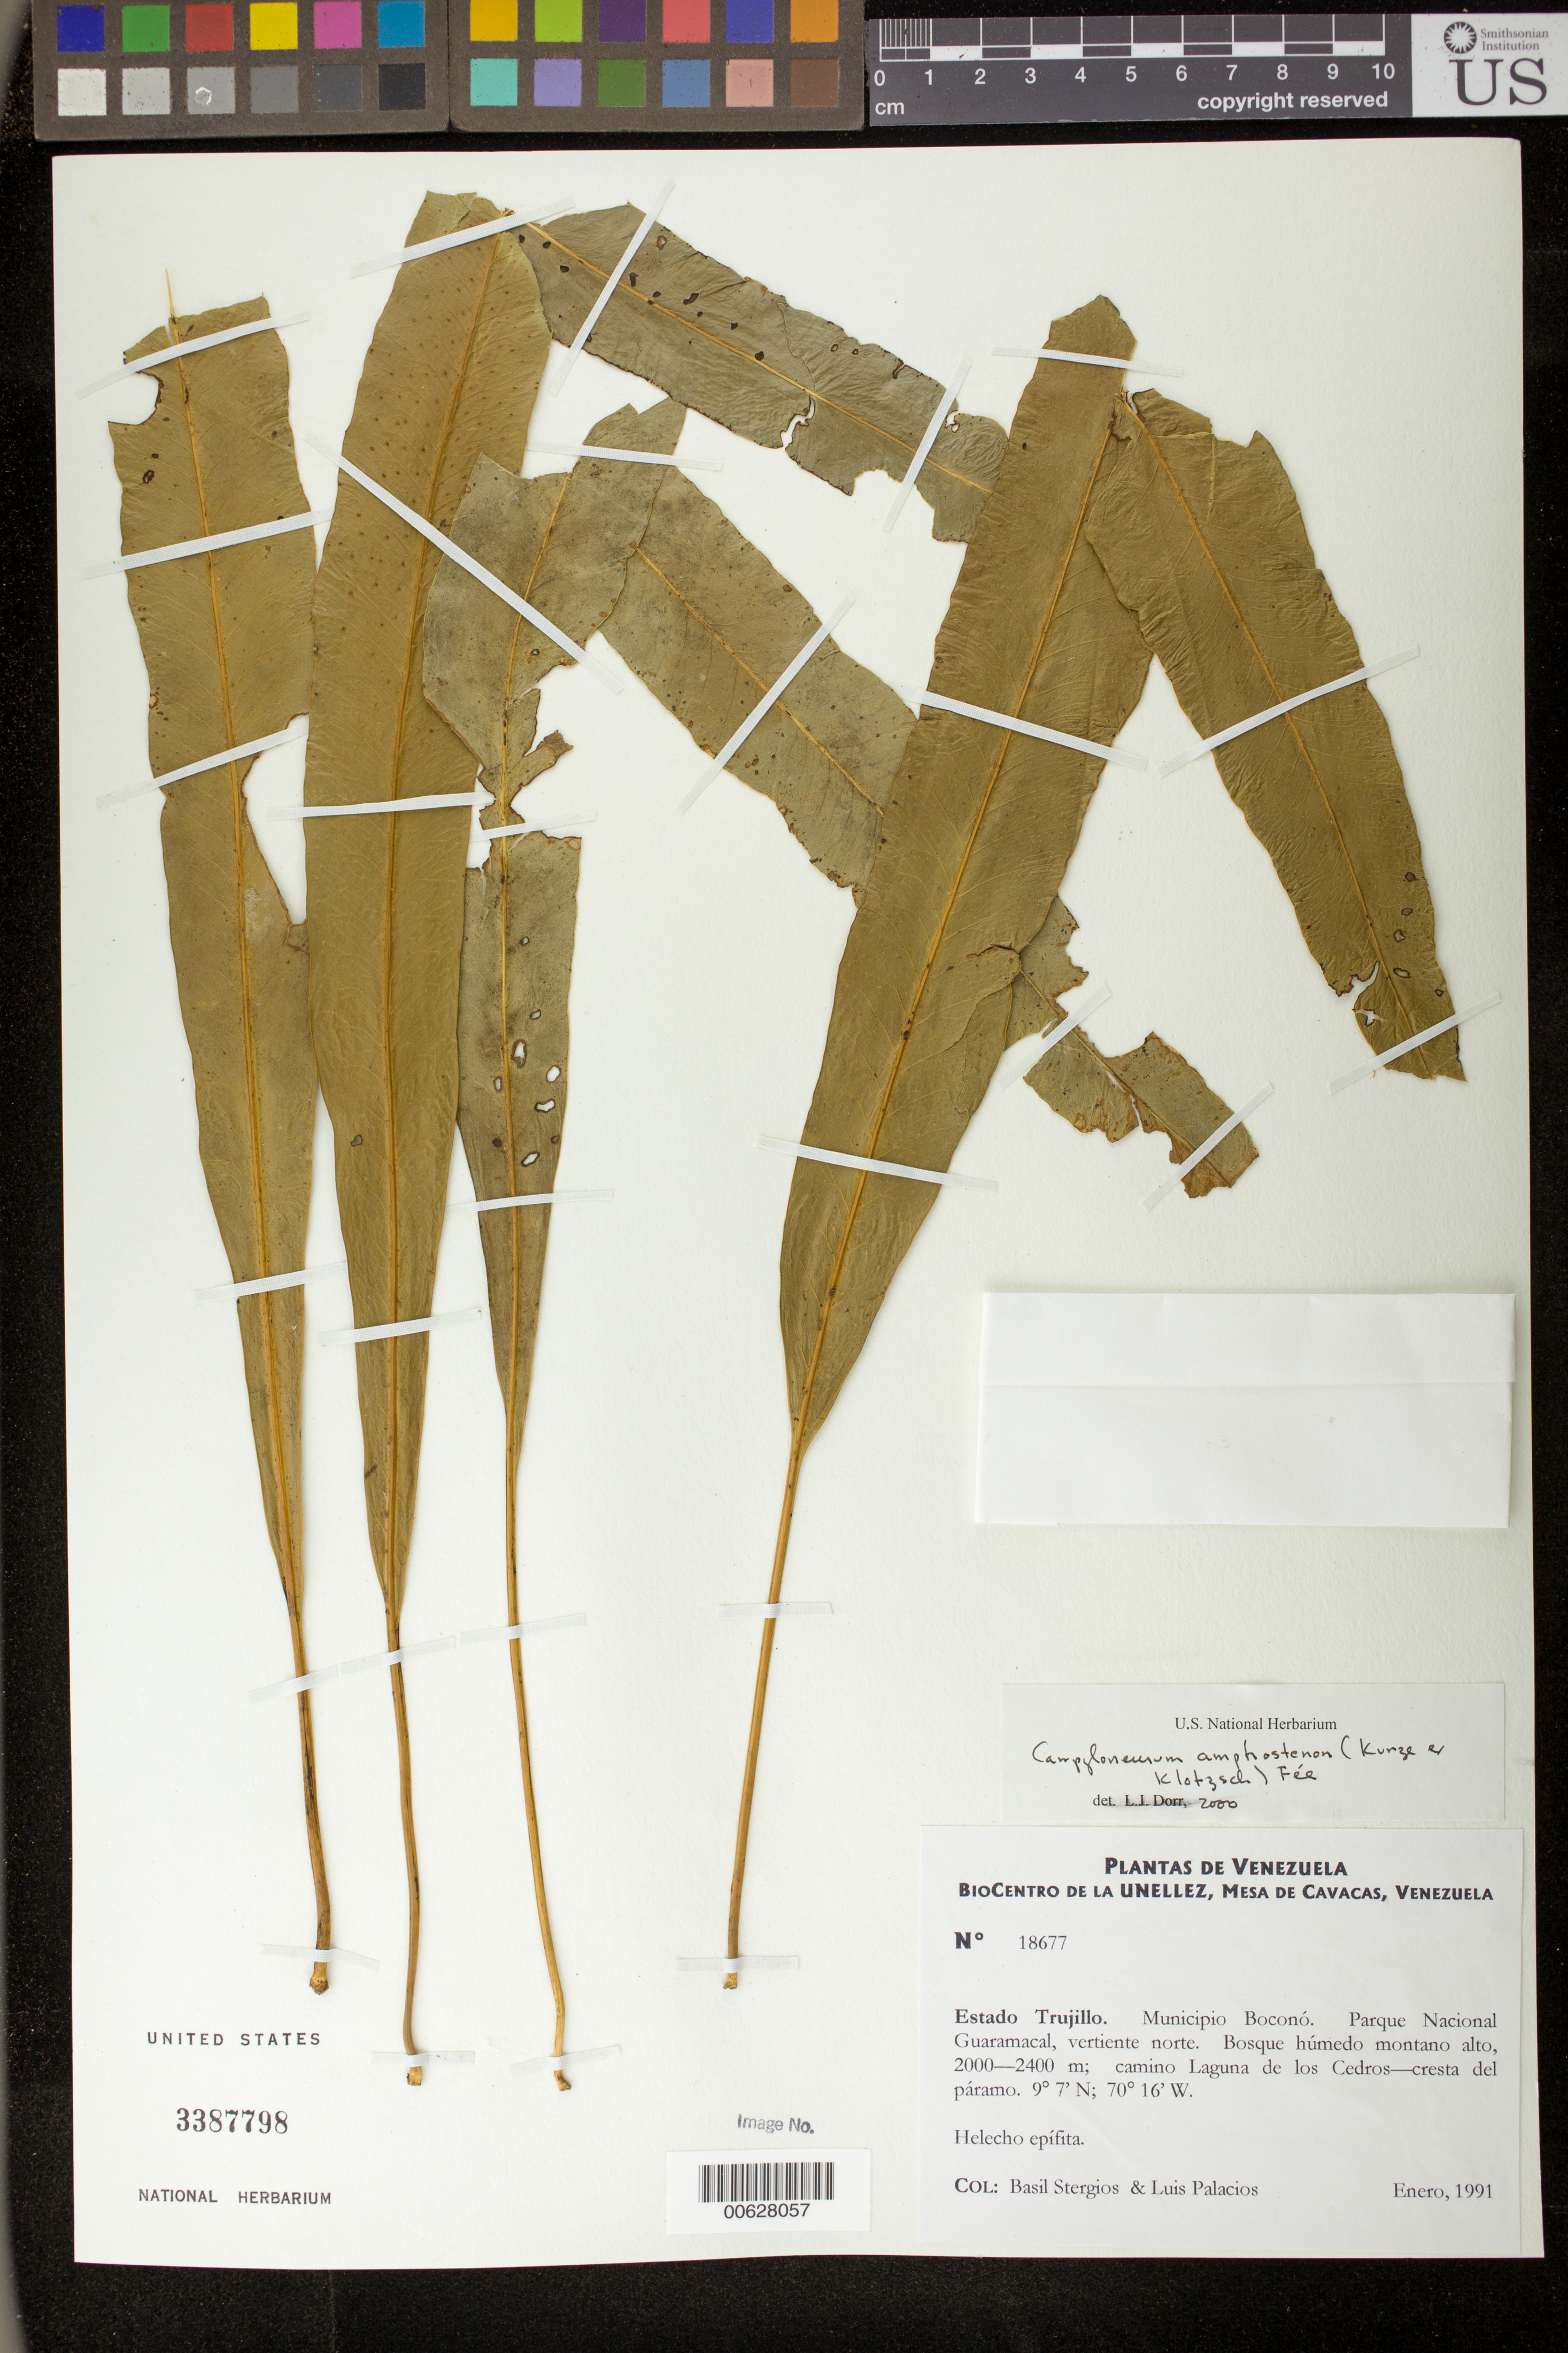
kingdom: Plantae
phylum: Tracheophyta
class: Polypodiopsida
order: Polypodiales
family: Polypodiaceae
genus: Campyloneurum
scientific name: Campyloneurum amphostenon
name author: (Kunze ex Klotzsch) Fée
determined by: Dorr, L. J., (BOT), Smithsonian Institution - National Museum of Natural History (UNITED STATES)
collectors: B. G. Stergios & L. Palacios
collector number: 18677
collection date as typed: Jan 1991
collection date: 1991-01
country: Venezuela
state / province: Trujillo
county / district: Boconó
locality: Parque Nacional Guaramacal, vertiente N, camino laguna de los Cedros-cresta del páramo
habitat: Bosque húmedo montano alto.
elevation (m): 2000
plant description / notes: PORT, US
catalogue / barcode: US 3387798